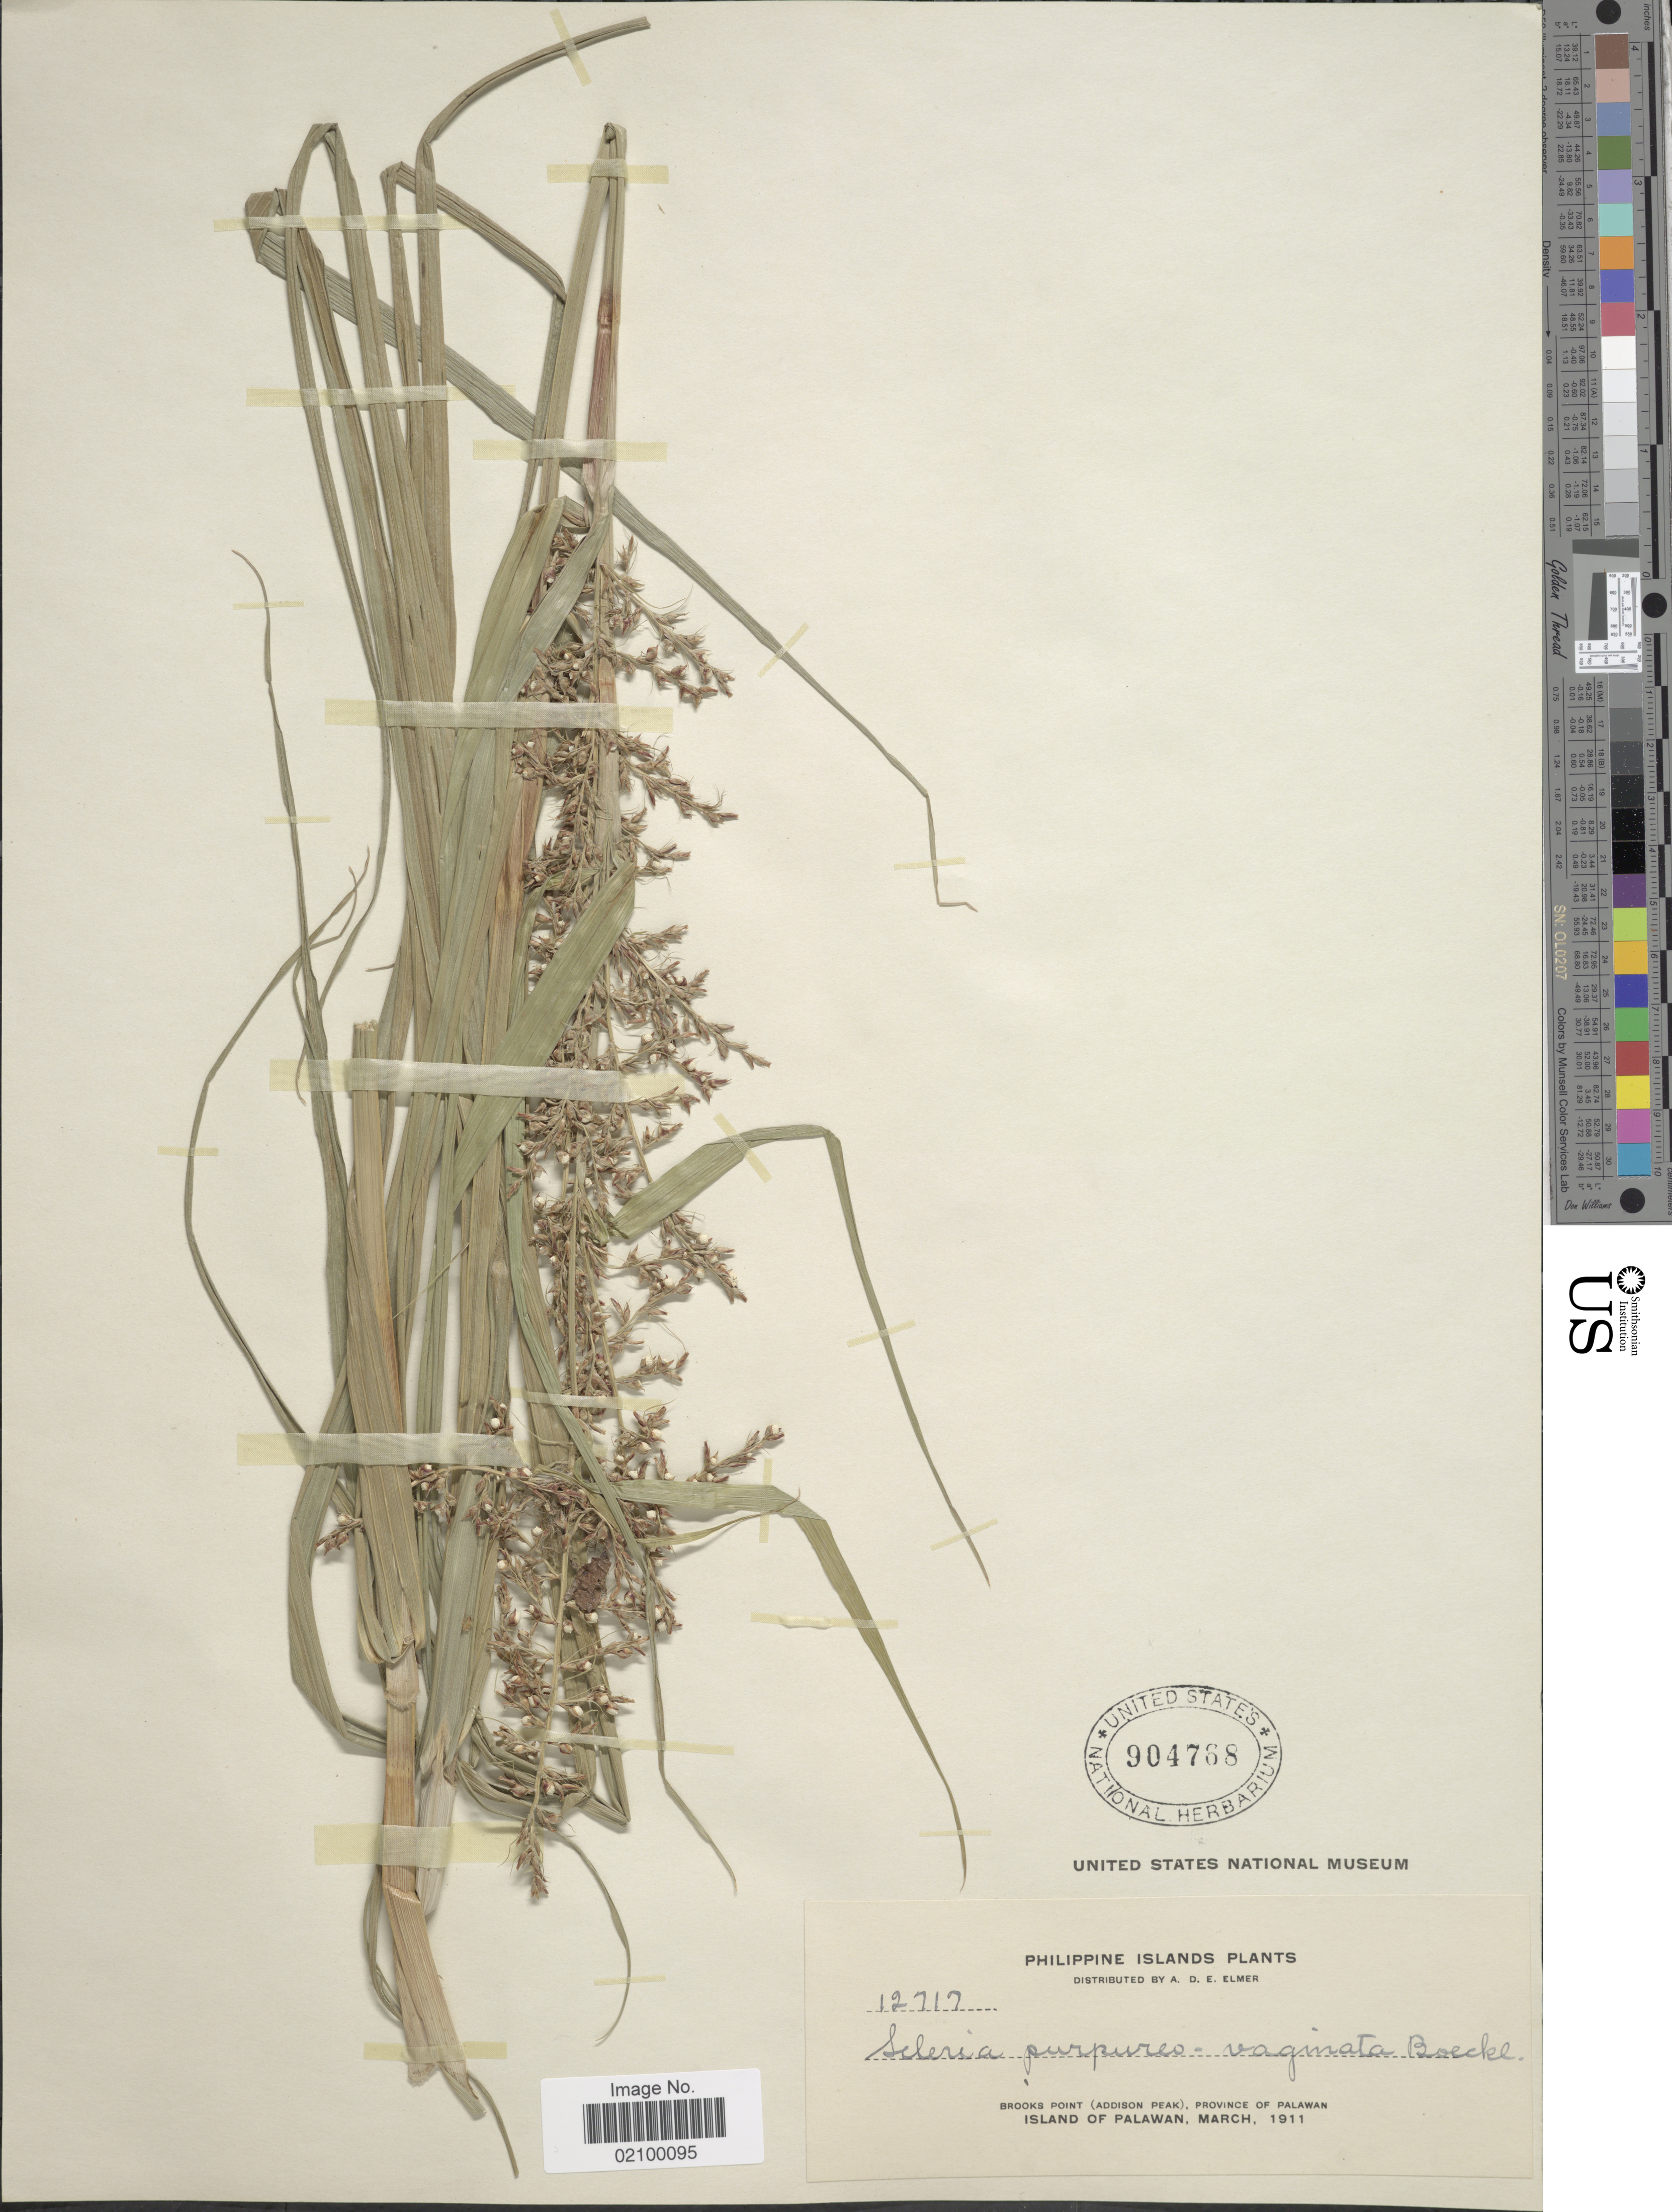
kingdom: Plantae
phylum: Tracheophyta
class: Liliopsida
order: Poales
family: Cyperaceae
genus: Scleria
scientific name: Scleria scrobiculata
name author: Nees & Meyen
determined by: Kern, J. H.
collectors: A. D. E. Elmer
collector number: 12717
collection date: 1911-03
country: Philippines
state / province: Mimaropa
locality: Phillipine Islands. Brooks Point (Addison Peak), province of Palawan. Island of Palawan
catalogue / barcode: US 904788